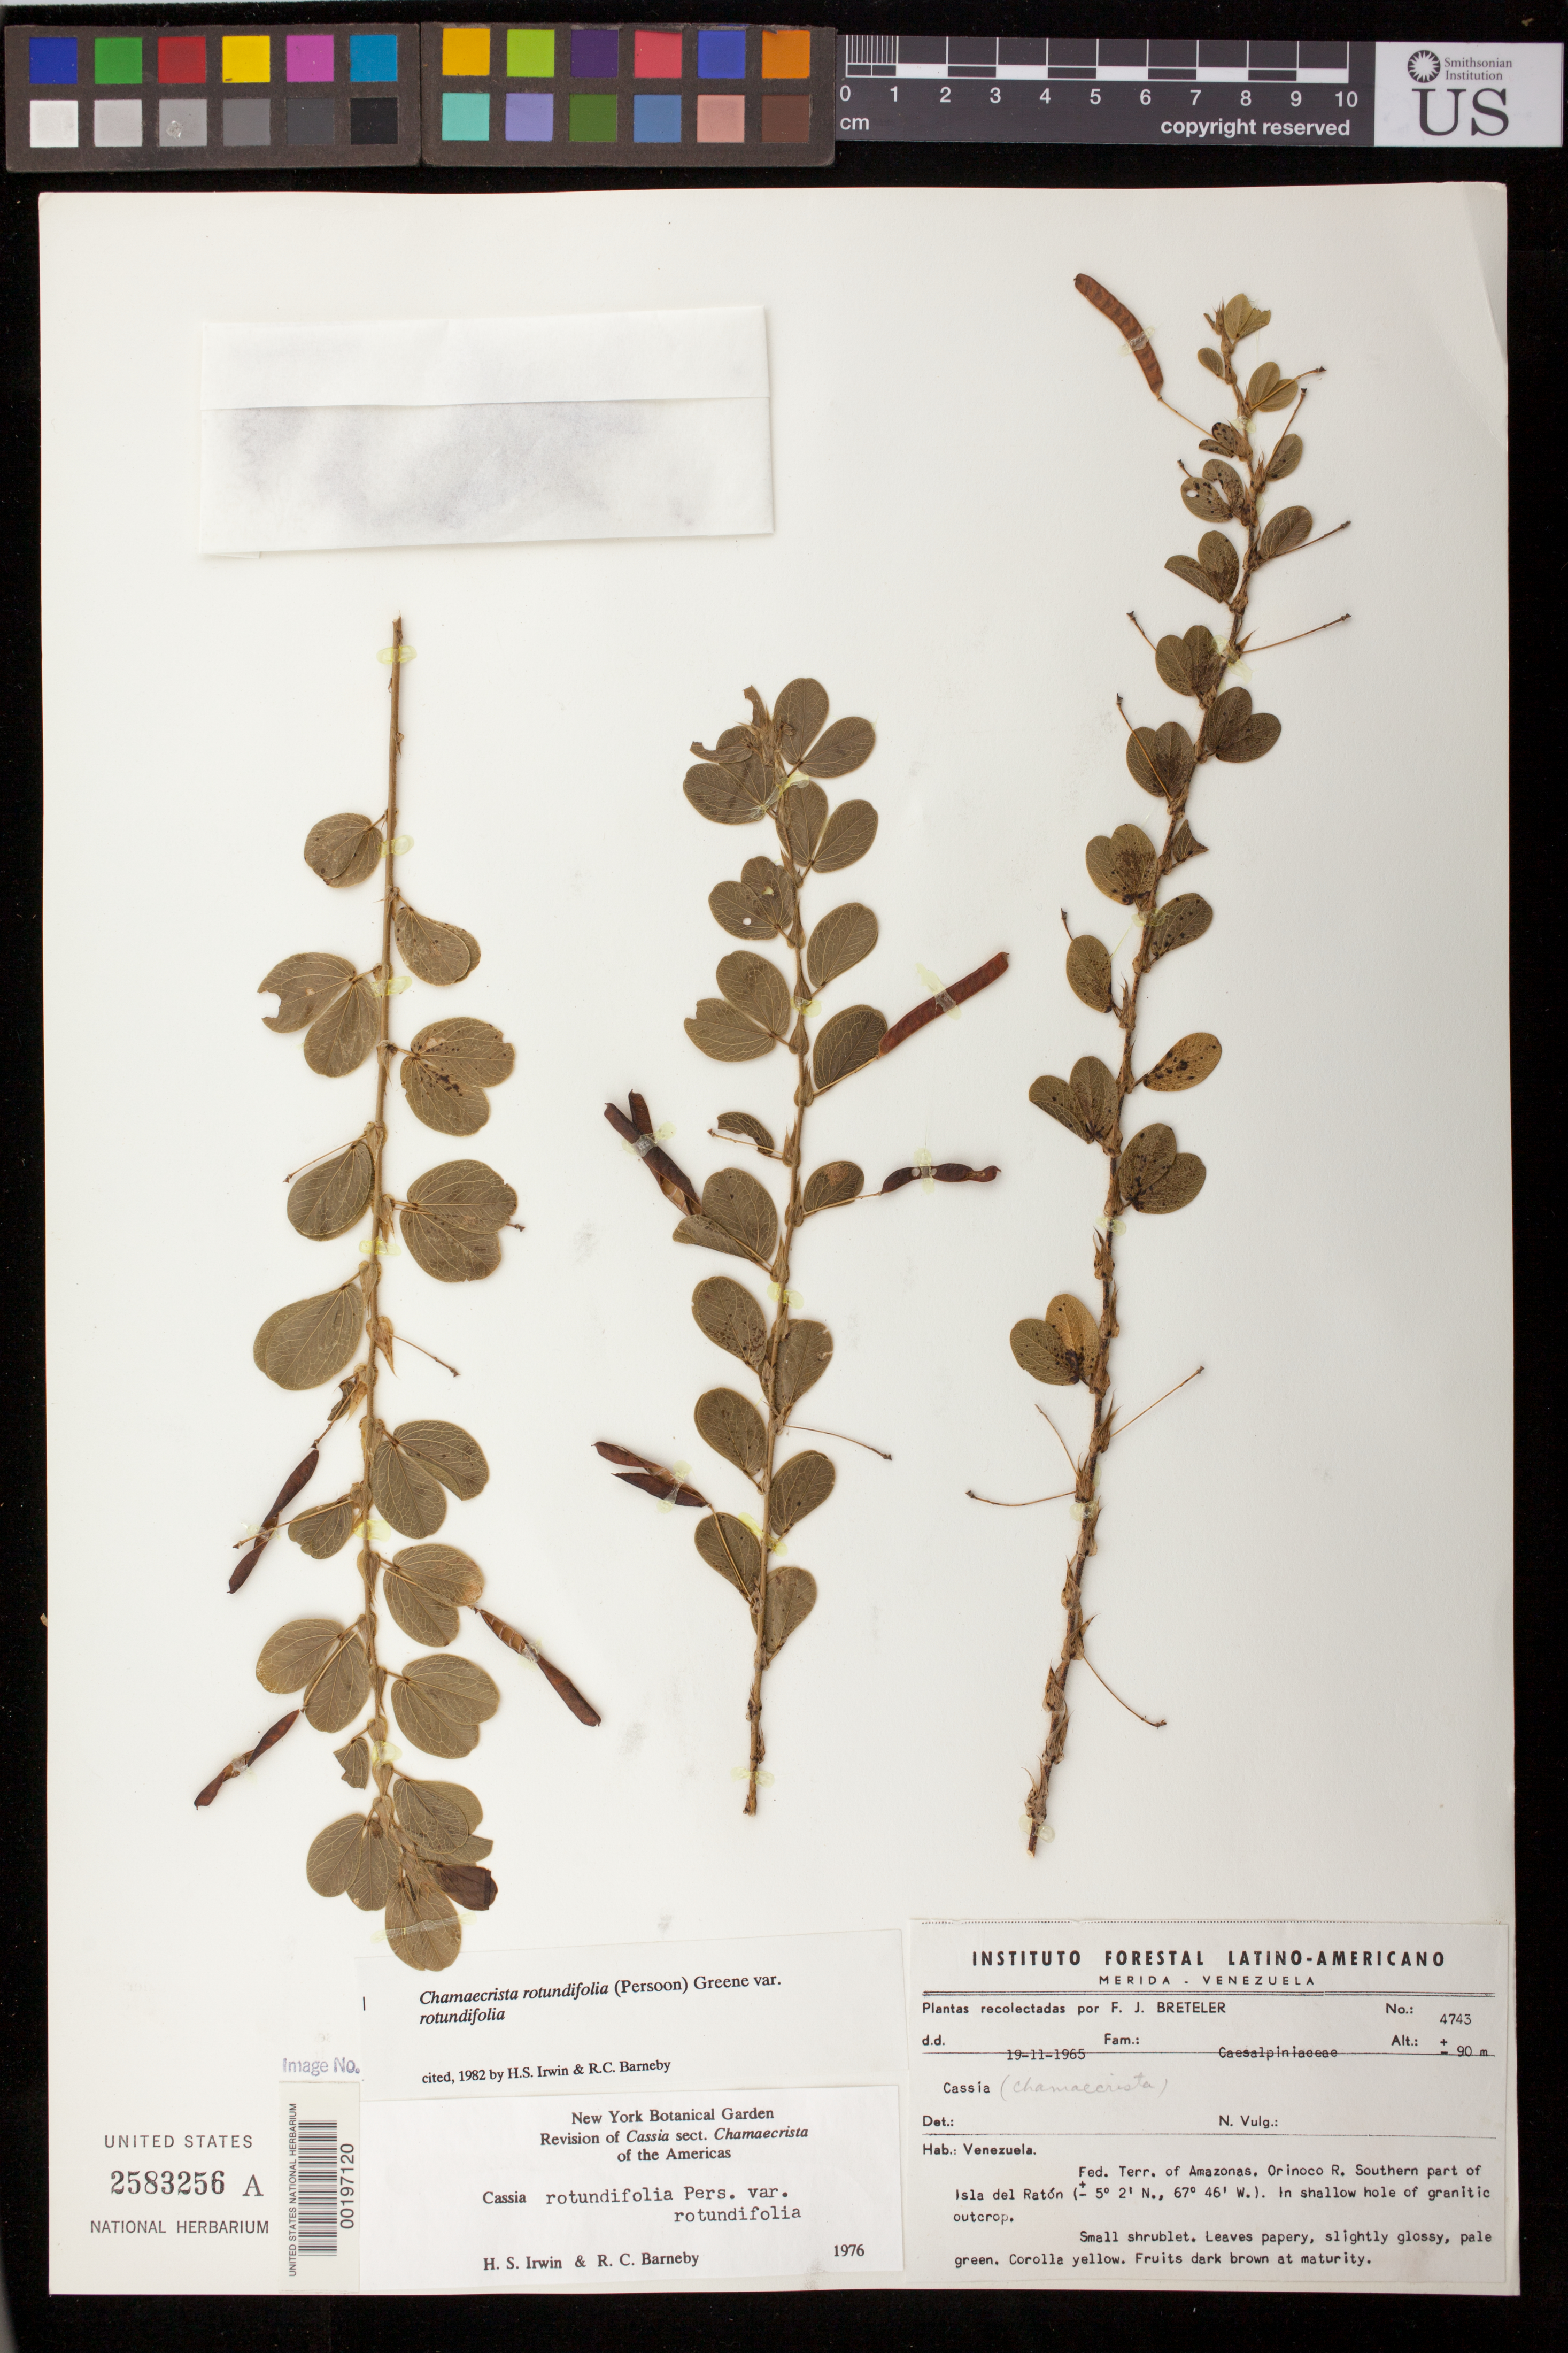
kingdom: Plantae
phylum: Tracheophyta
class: Magnoliopsida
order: Fabales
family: Fabaceae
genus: Chamaecrista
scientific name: Chamaecrista rotundifolia var. rotundifolia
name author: (Pers.) Greene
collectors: F. J. Breteler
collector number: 4743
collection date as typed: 19 Nov 1965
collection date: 1965-11-19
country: Venezuela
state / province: Amazonas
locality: Orinoco R. Southern part of Isla del Raton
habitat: In shallow hole of granitic outcrop.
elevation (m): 90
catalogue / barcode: US 2583256A